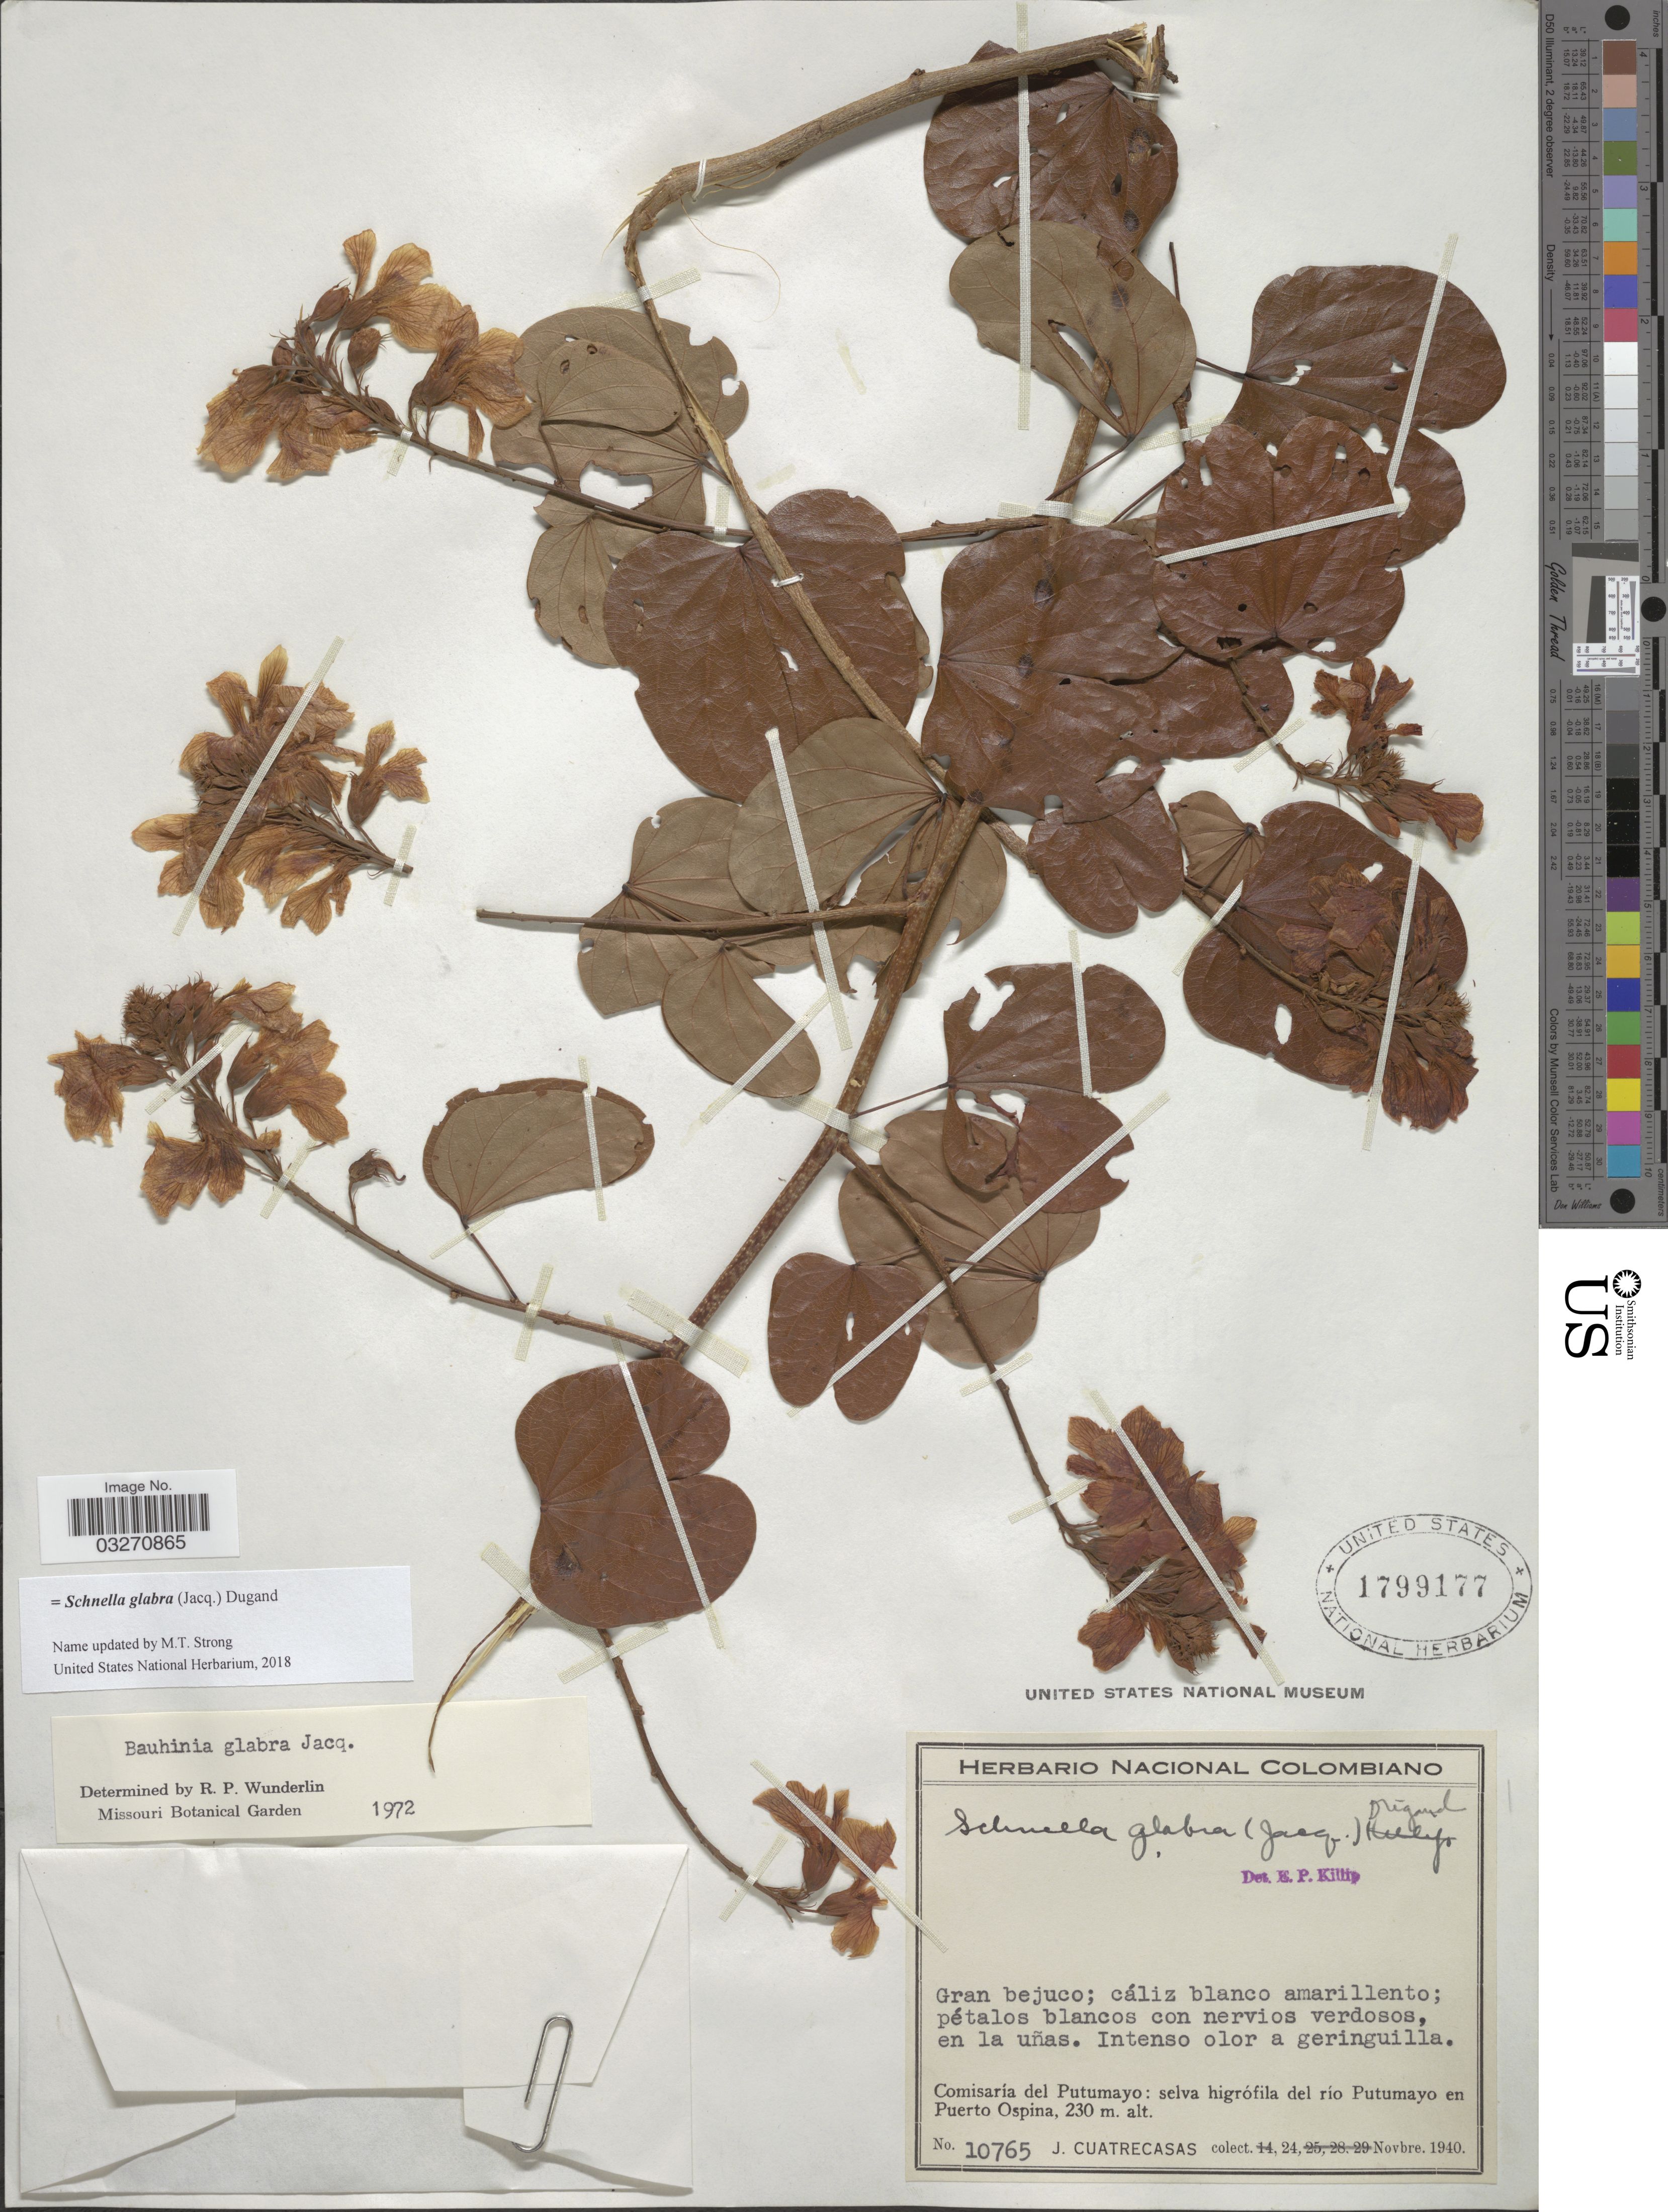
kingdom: Plantae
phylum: Tracheophyta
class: Magnoliopsida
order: Fabales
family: Fabaceae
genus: Schnella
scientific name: Schnella glabra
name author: (Jacq.) Dugand G.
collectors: J. Cuatrecasas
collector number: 10765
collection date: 1940-11-24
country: Colombia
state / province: Putumayo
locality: Comisaría del Putumayo: selva higrófila del río Putumayo en Puerto Ospina.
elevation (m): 230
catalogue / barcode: US 1799177